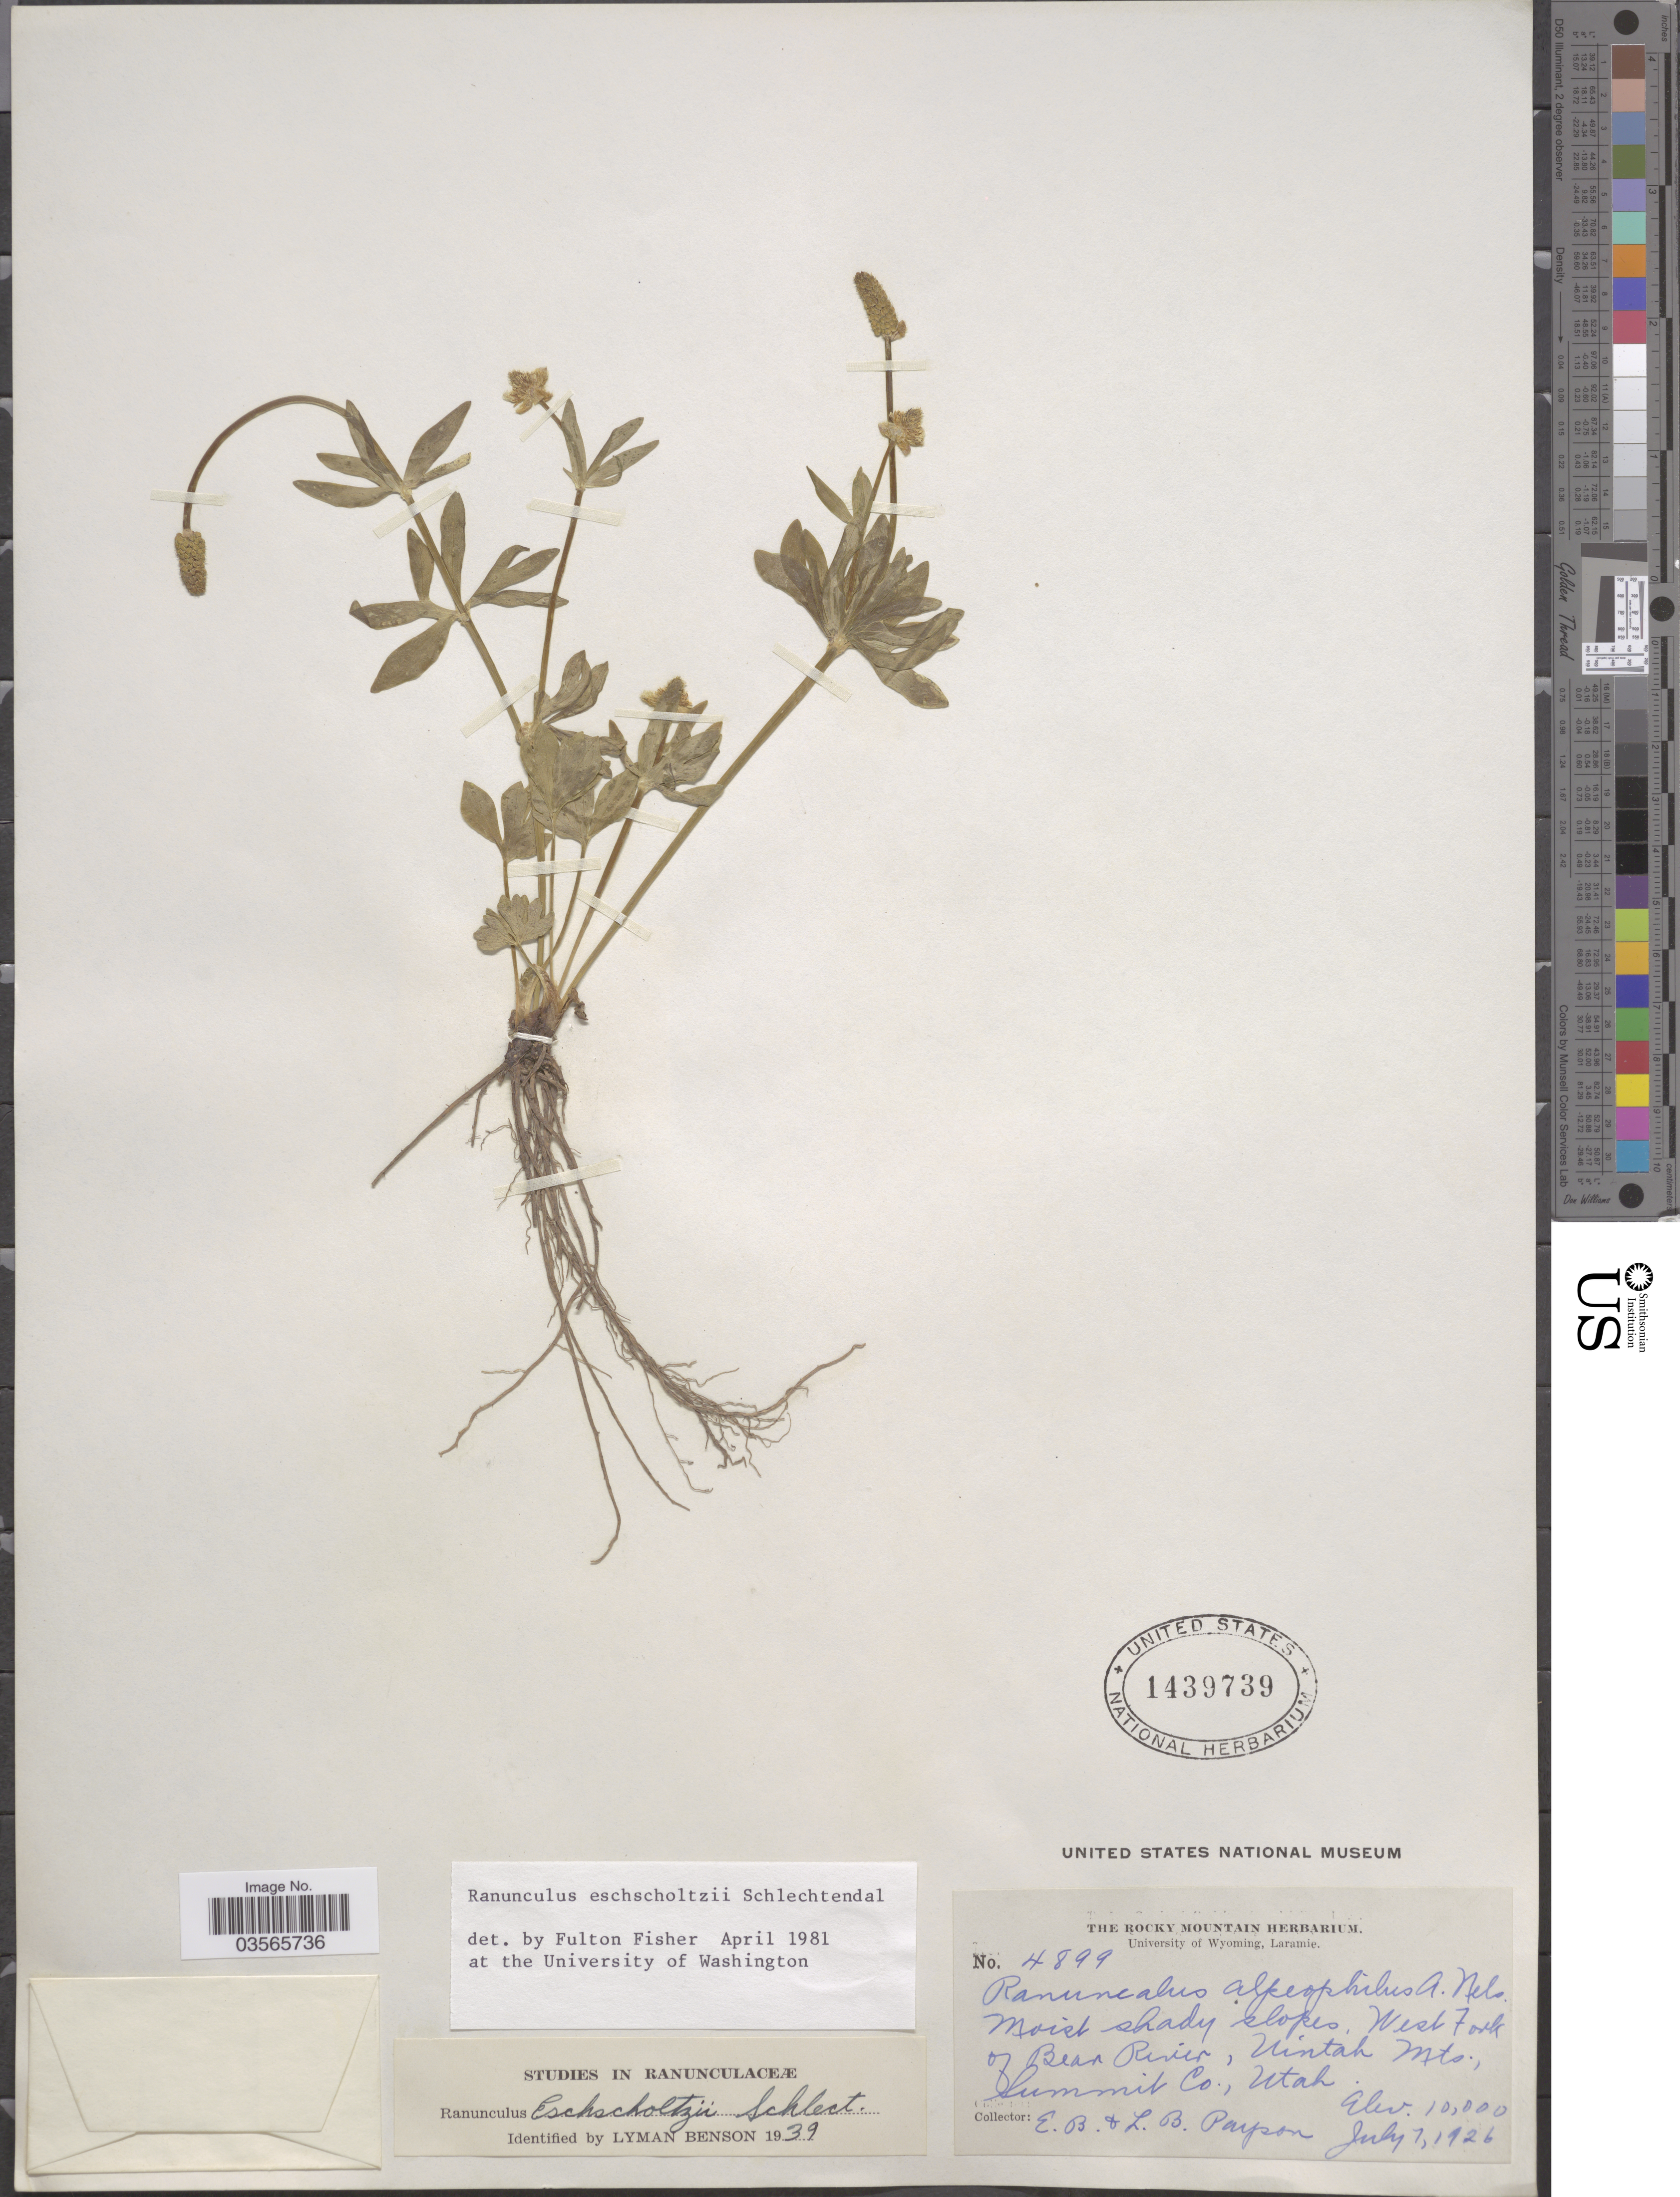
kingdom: Plantae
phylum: Tracheophyta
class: Magnoliopsida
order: Ranunculales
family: Ranunculaceae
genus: Ranunculus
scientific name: Ranunculus eschscholtzii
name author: Schltdl.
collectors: E. B. Payson & L. Payson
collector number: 4899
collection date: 1926-07-07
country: United States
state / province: Utah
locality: West Fork of Bear River, Uintah Mts, Summit Co.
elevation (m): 3048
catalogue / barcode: US 1439739